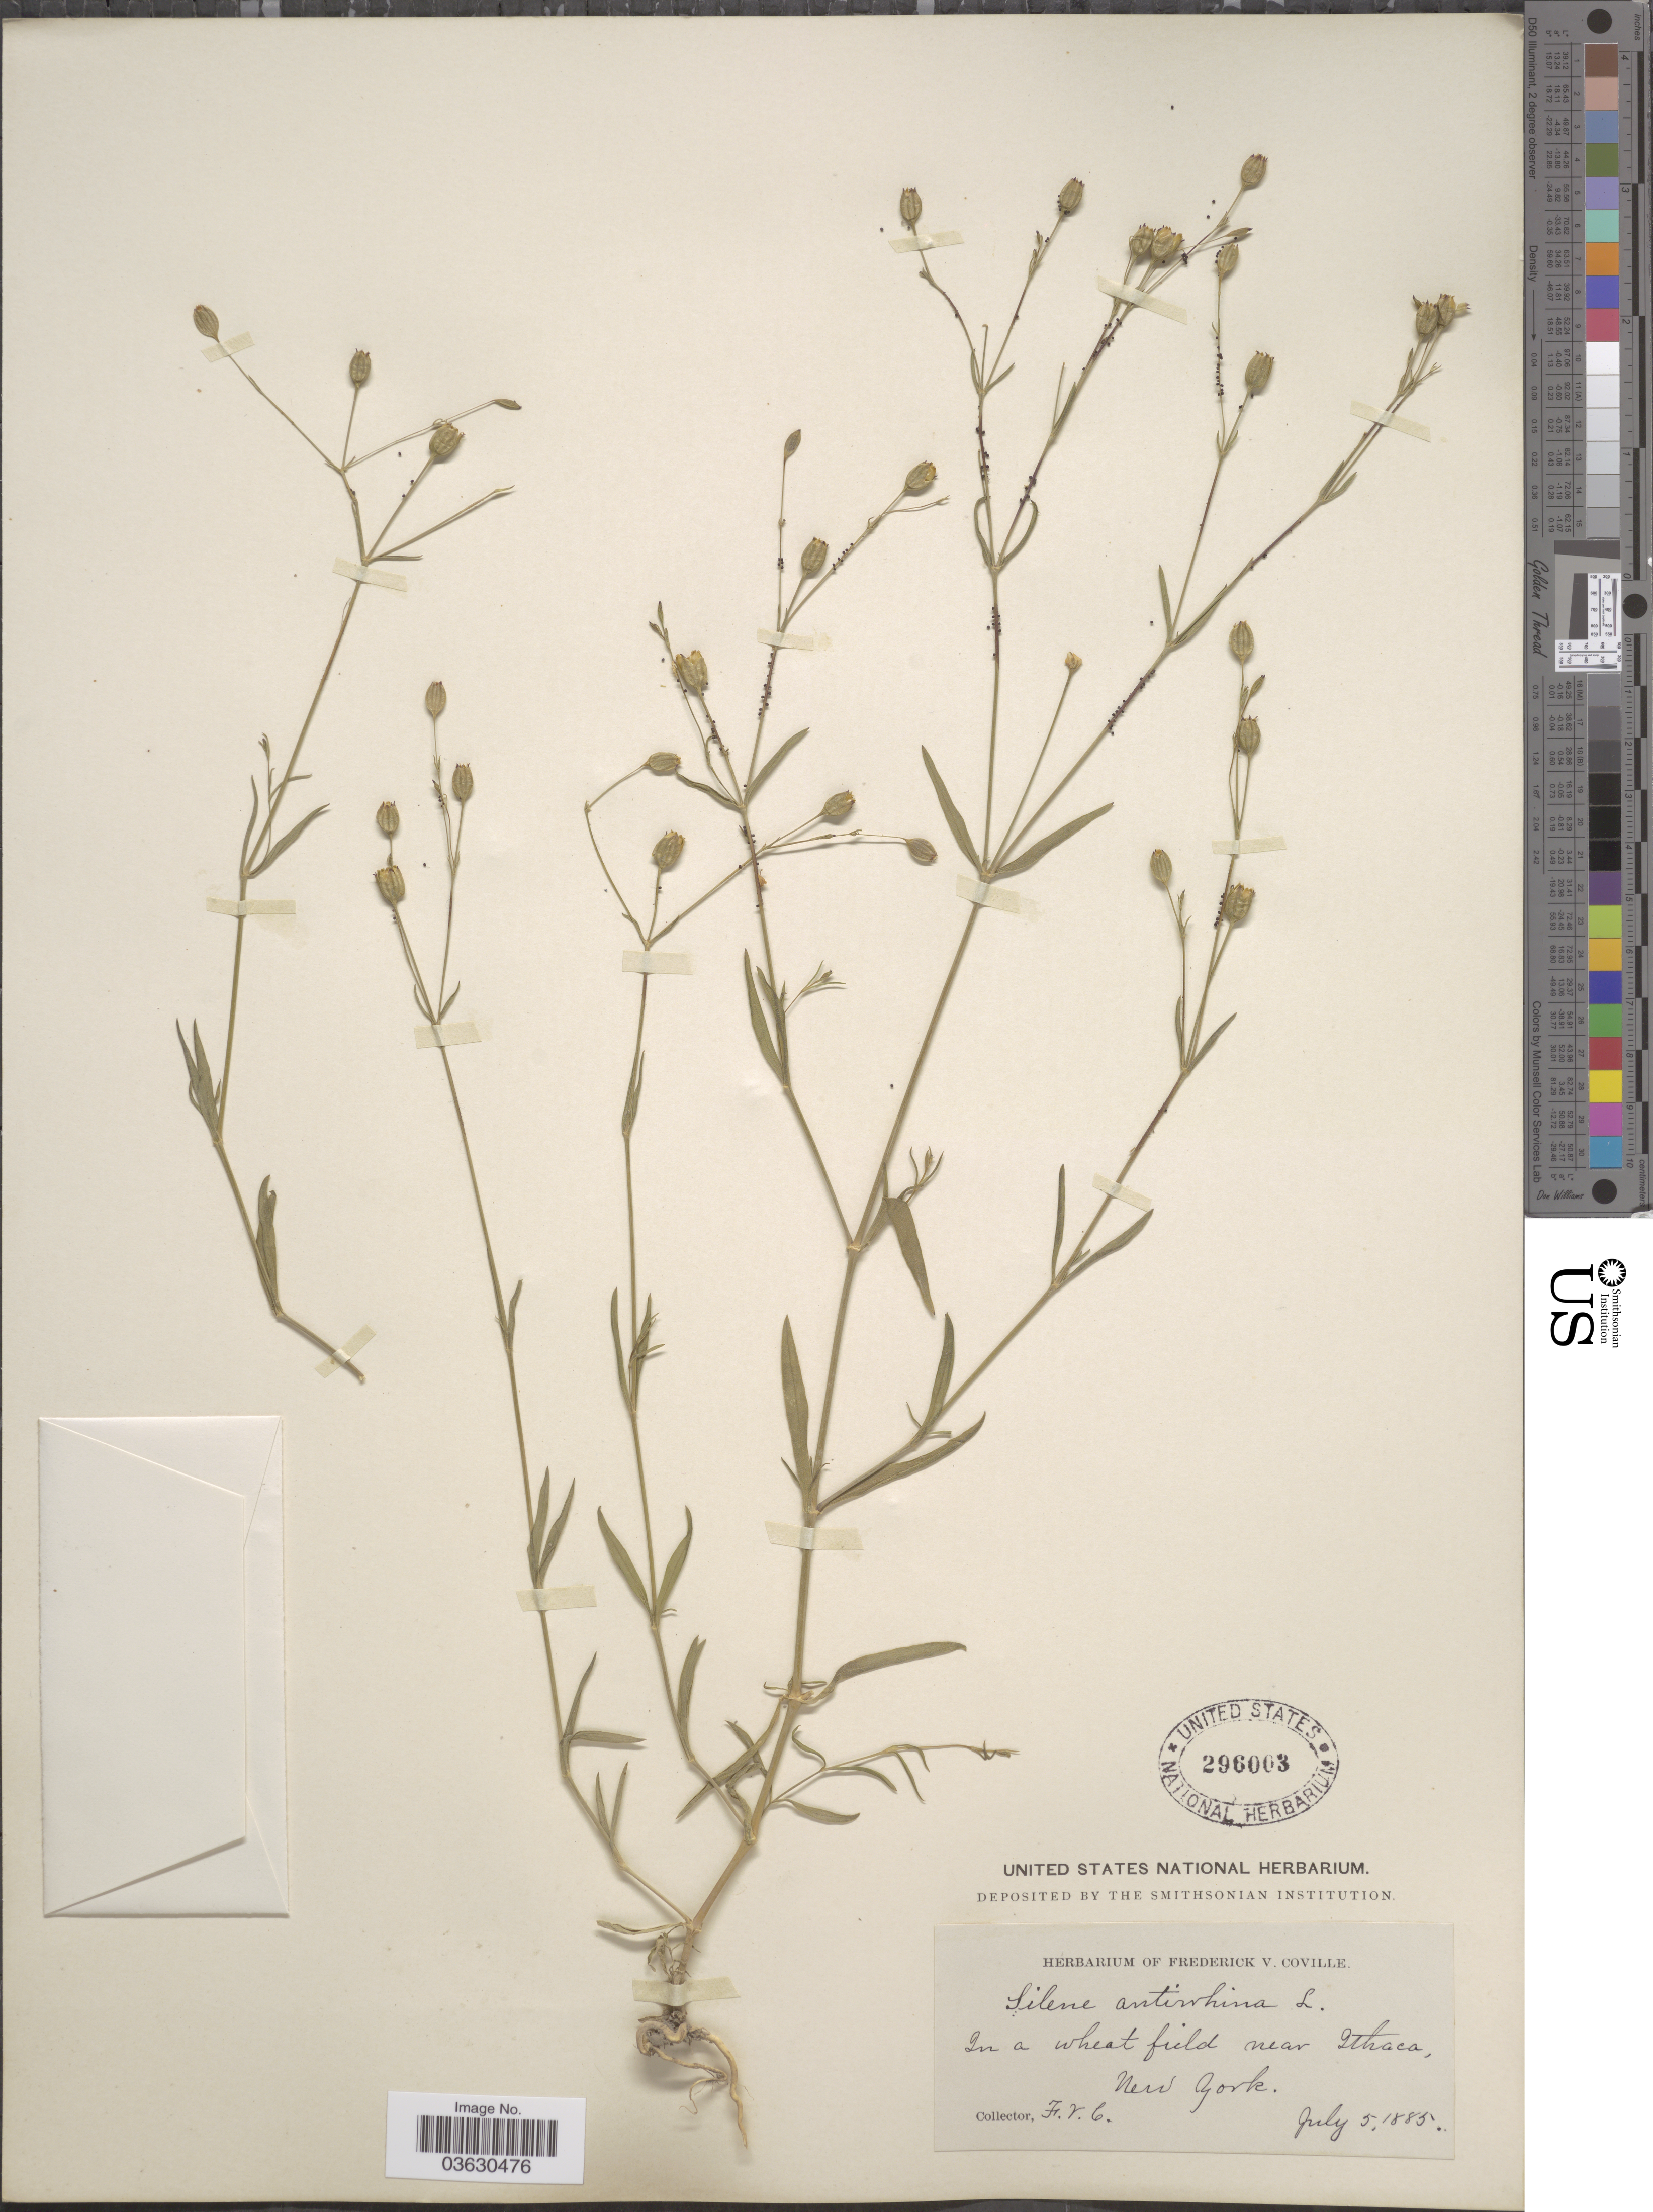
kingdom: Plantae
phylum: Tracheophyta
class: Magnoliopsida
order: Caryophyllales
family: Caryophyllaceae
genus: Silene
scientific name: Silene antirrhina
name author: L.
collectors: F. V. Coville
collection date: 1885-07-05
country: United States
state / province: New York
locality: In a wheat field near Ithaca.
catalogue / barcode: US 296003